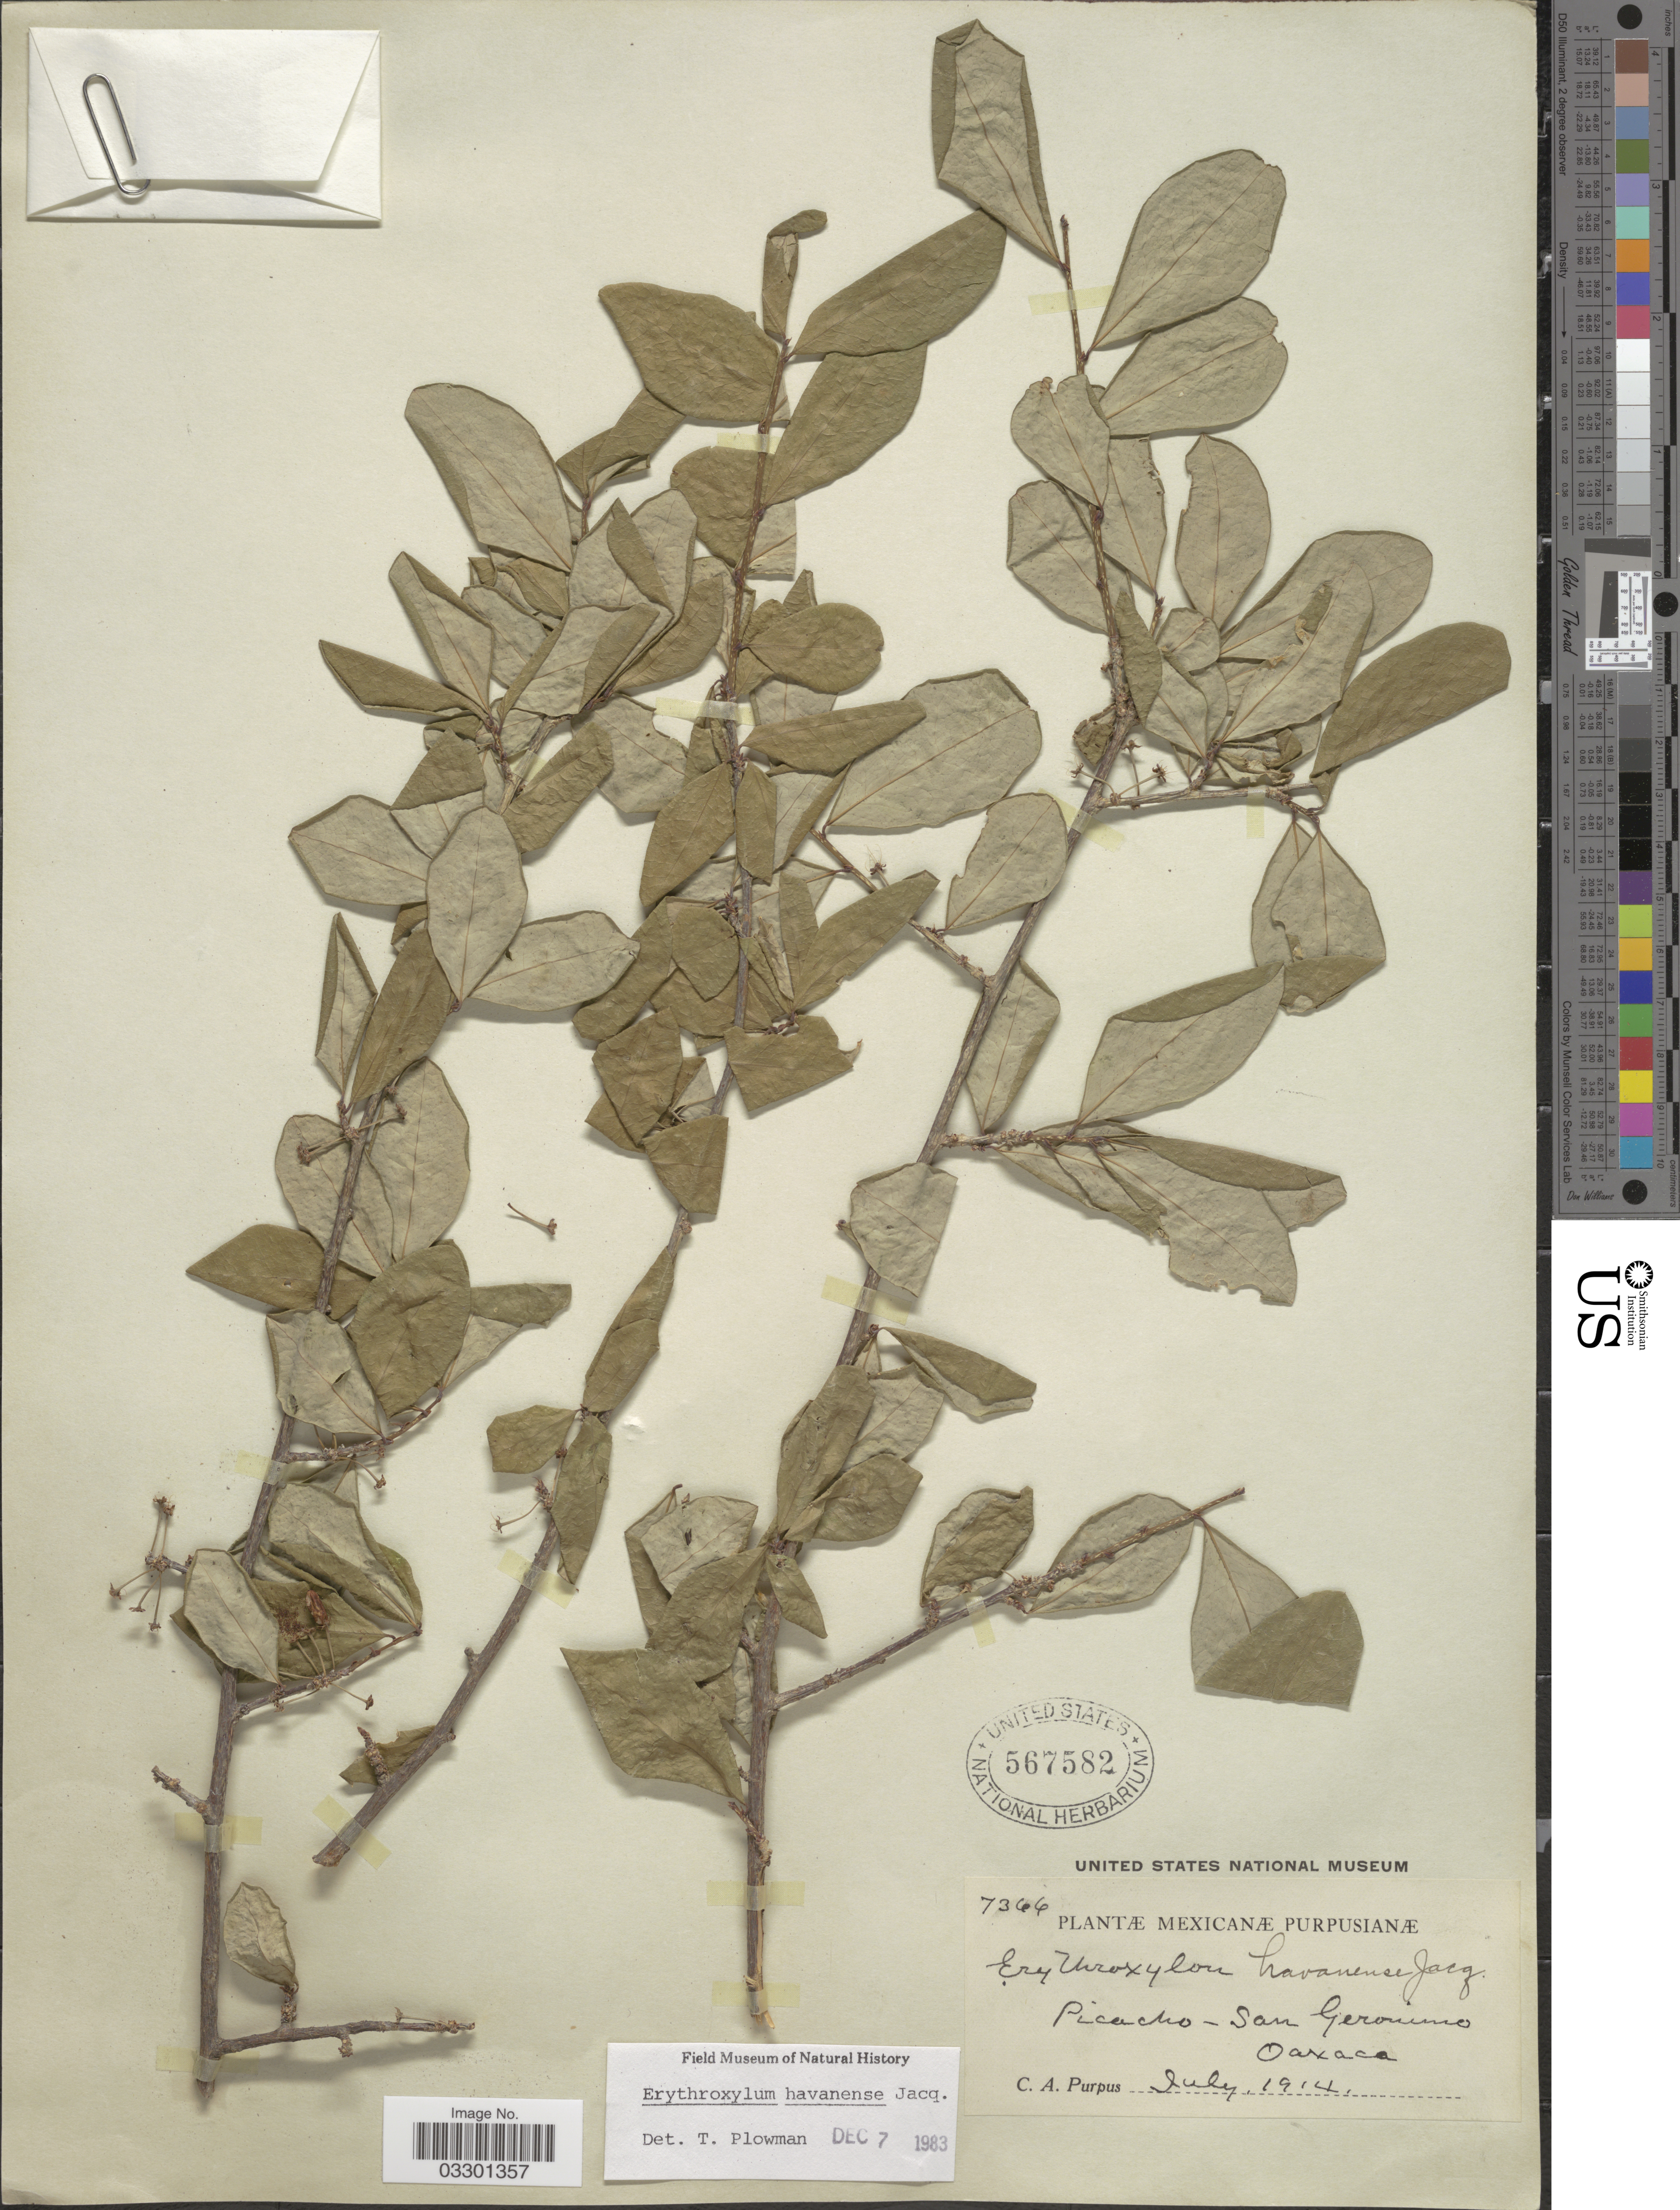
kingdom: Plantae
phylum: Tracheophyta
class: Magnoliopsida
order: Malpighiales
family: Erythroxylaceae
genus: Erythroxylum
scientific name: Erythroxylum havanense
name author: Jacq.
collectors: C. A. Purpus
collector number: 7366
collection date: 1914-07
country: Mexico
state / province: Oaxaca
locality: Picacho - San Geronimo.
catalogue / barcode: US 567582